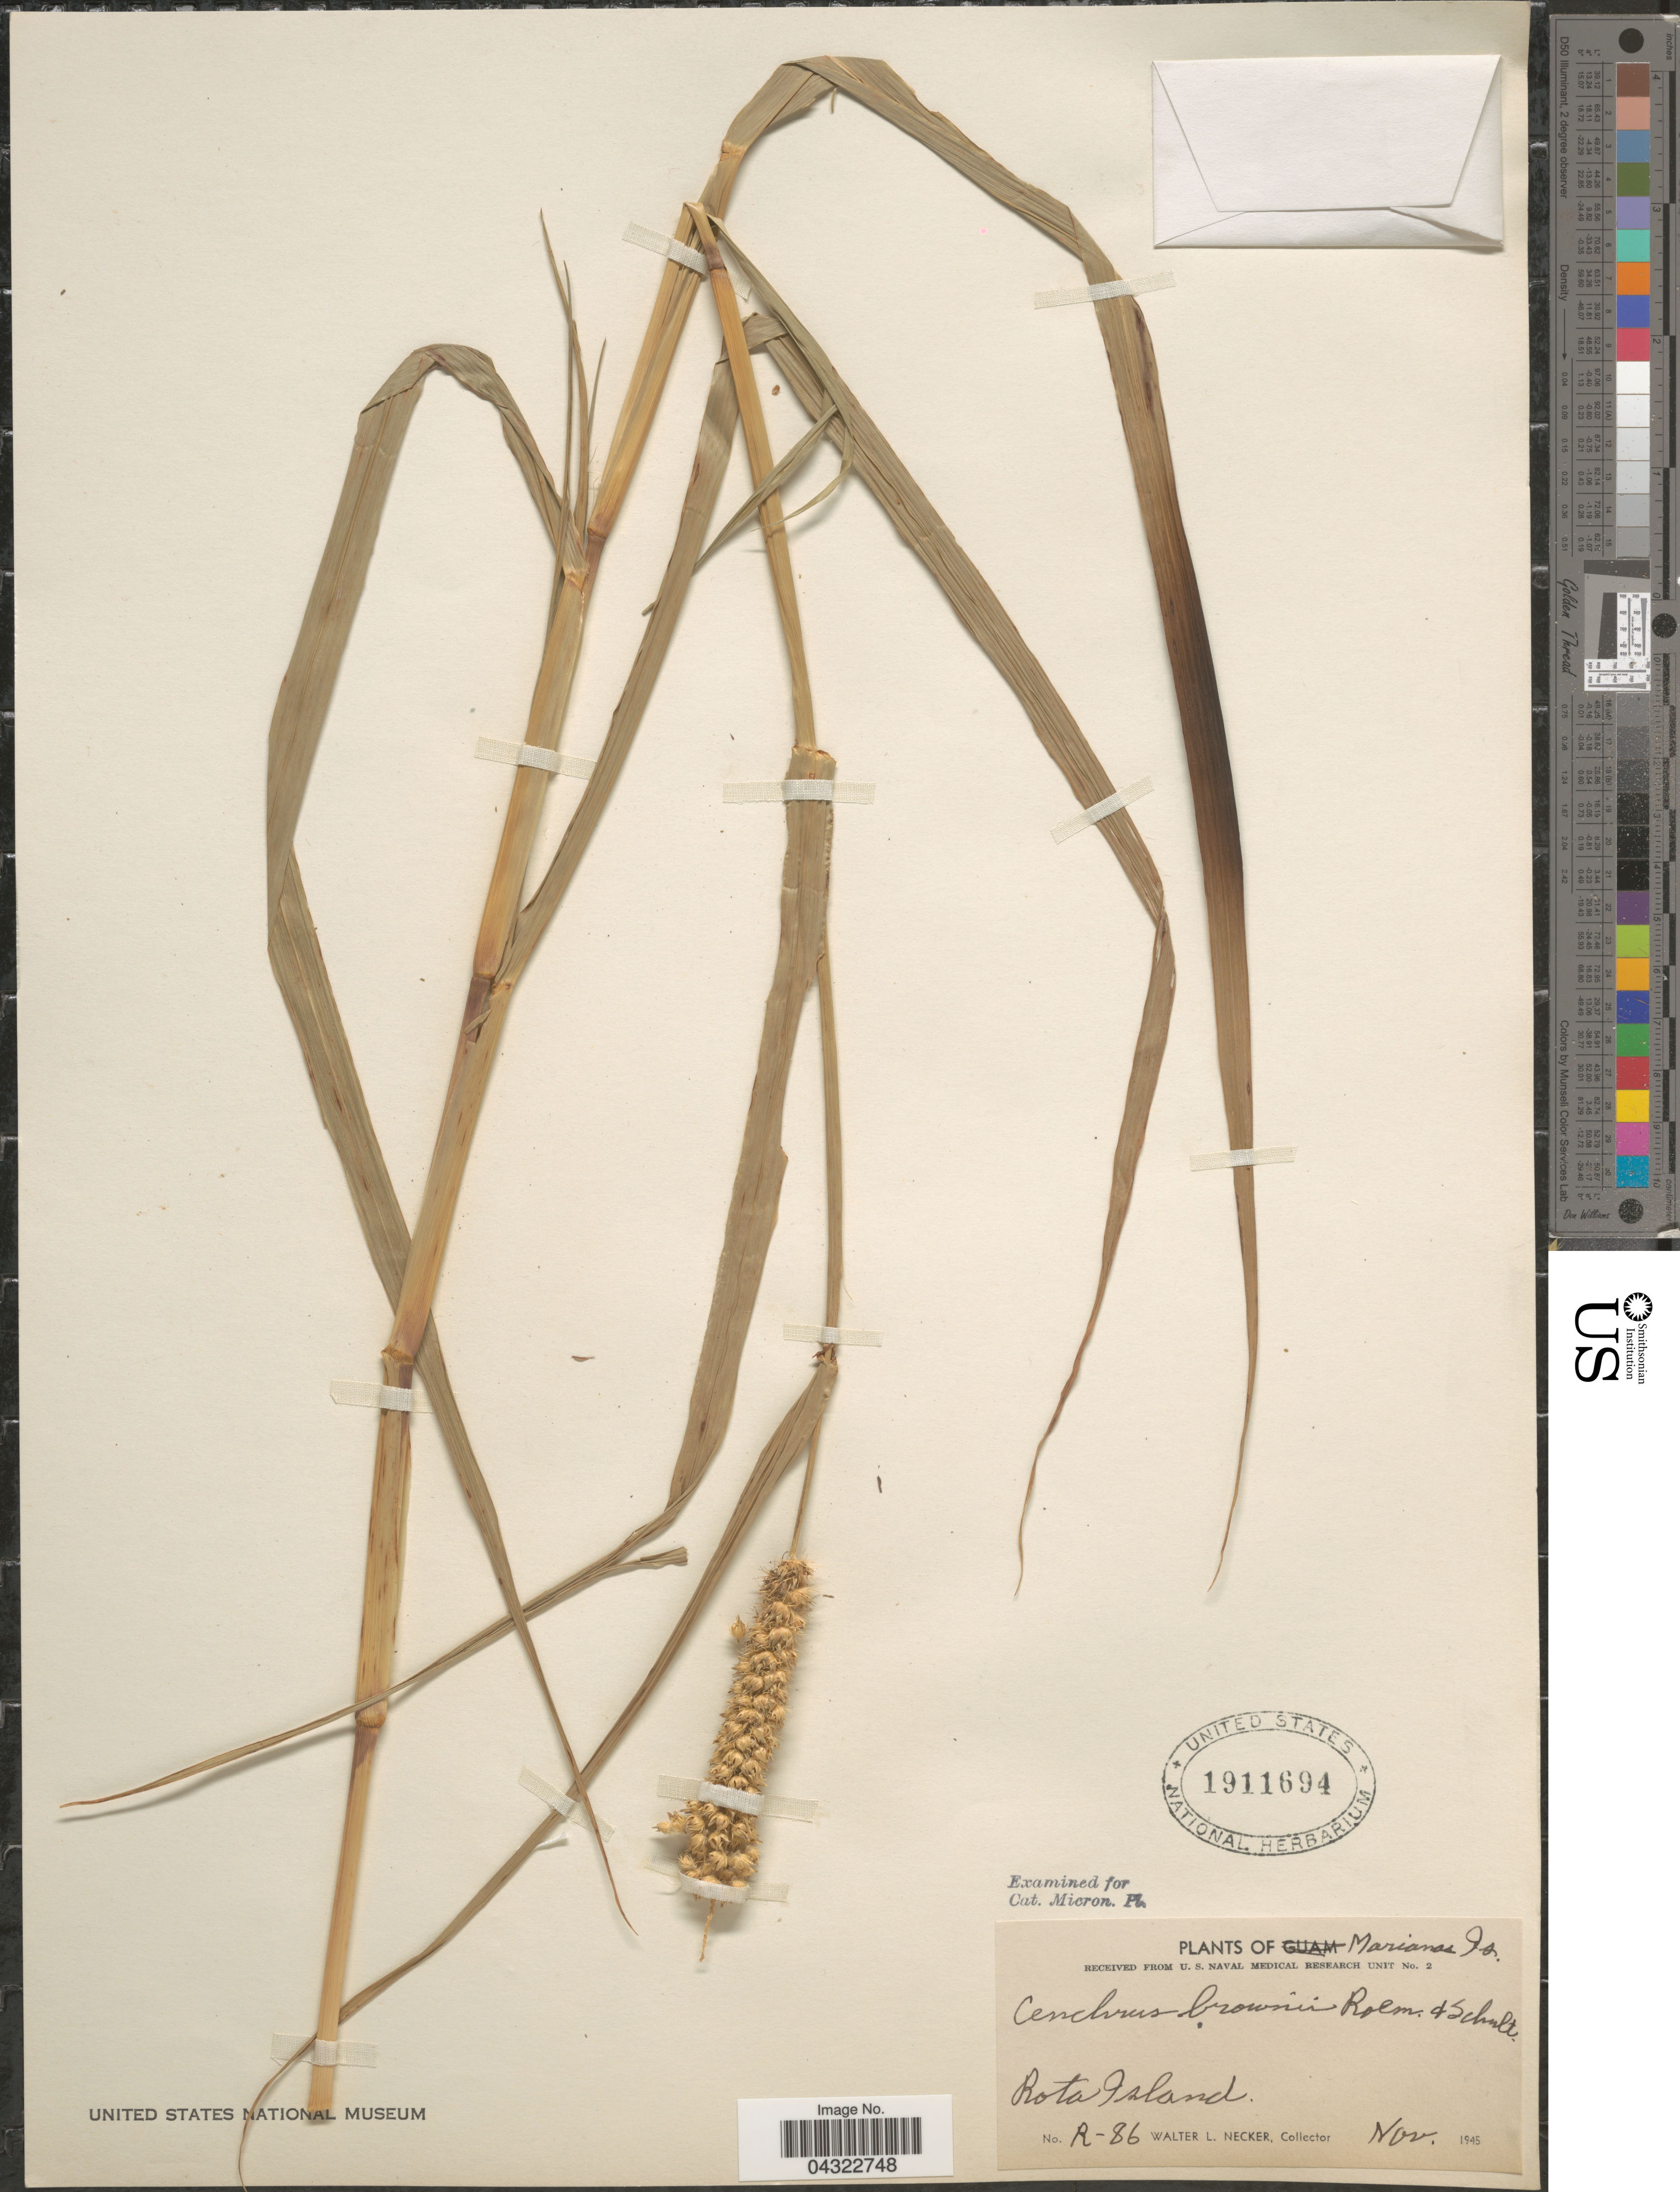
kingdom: Plantae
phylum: Tracheophyta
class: Liliopsida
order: Poales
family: Poaceae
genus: Cenchrus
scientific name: Cenchrus brownii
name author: Roem. & Schult.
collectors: W. L. Necker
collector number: R-86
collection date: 1945-11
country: Northern Mariana Islands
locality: Marianas Is. Rota Island.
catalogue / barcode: US 1911694